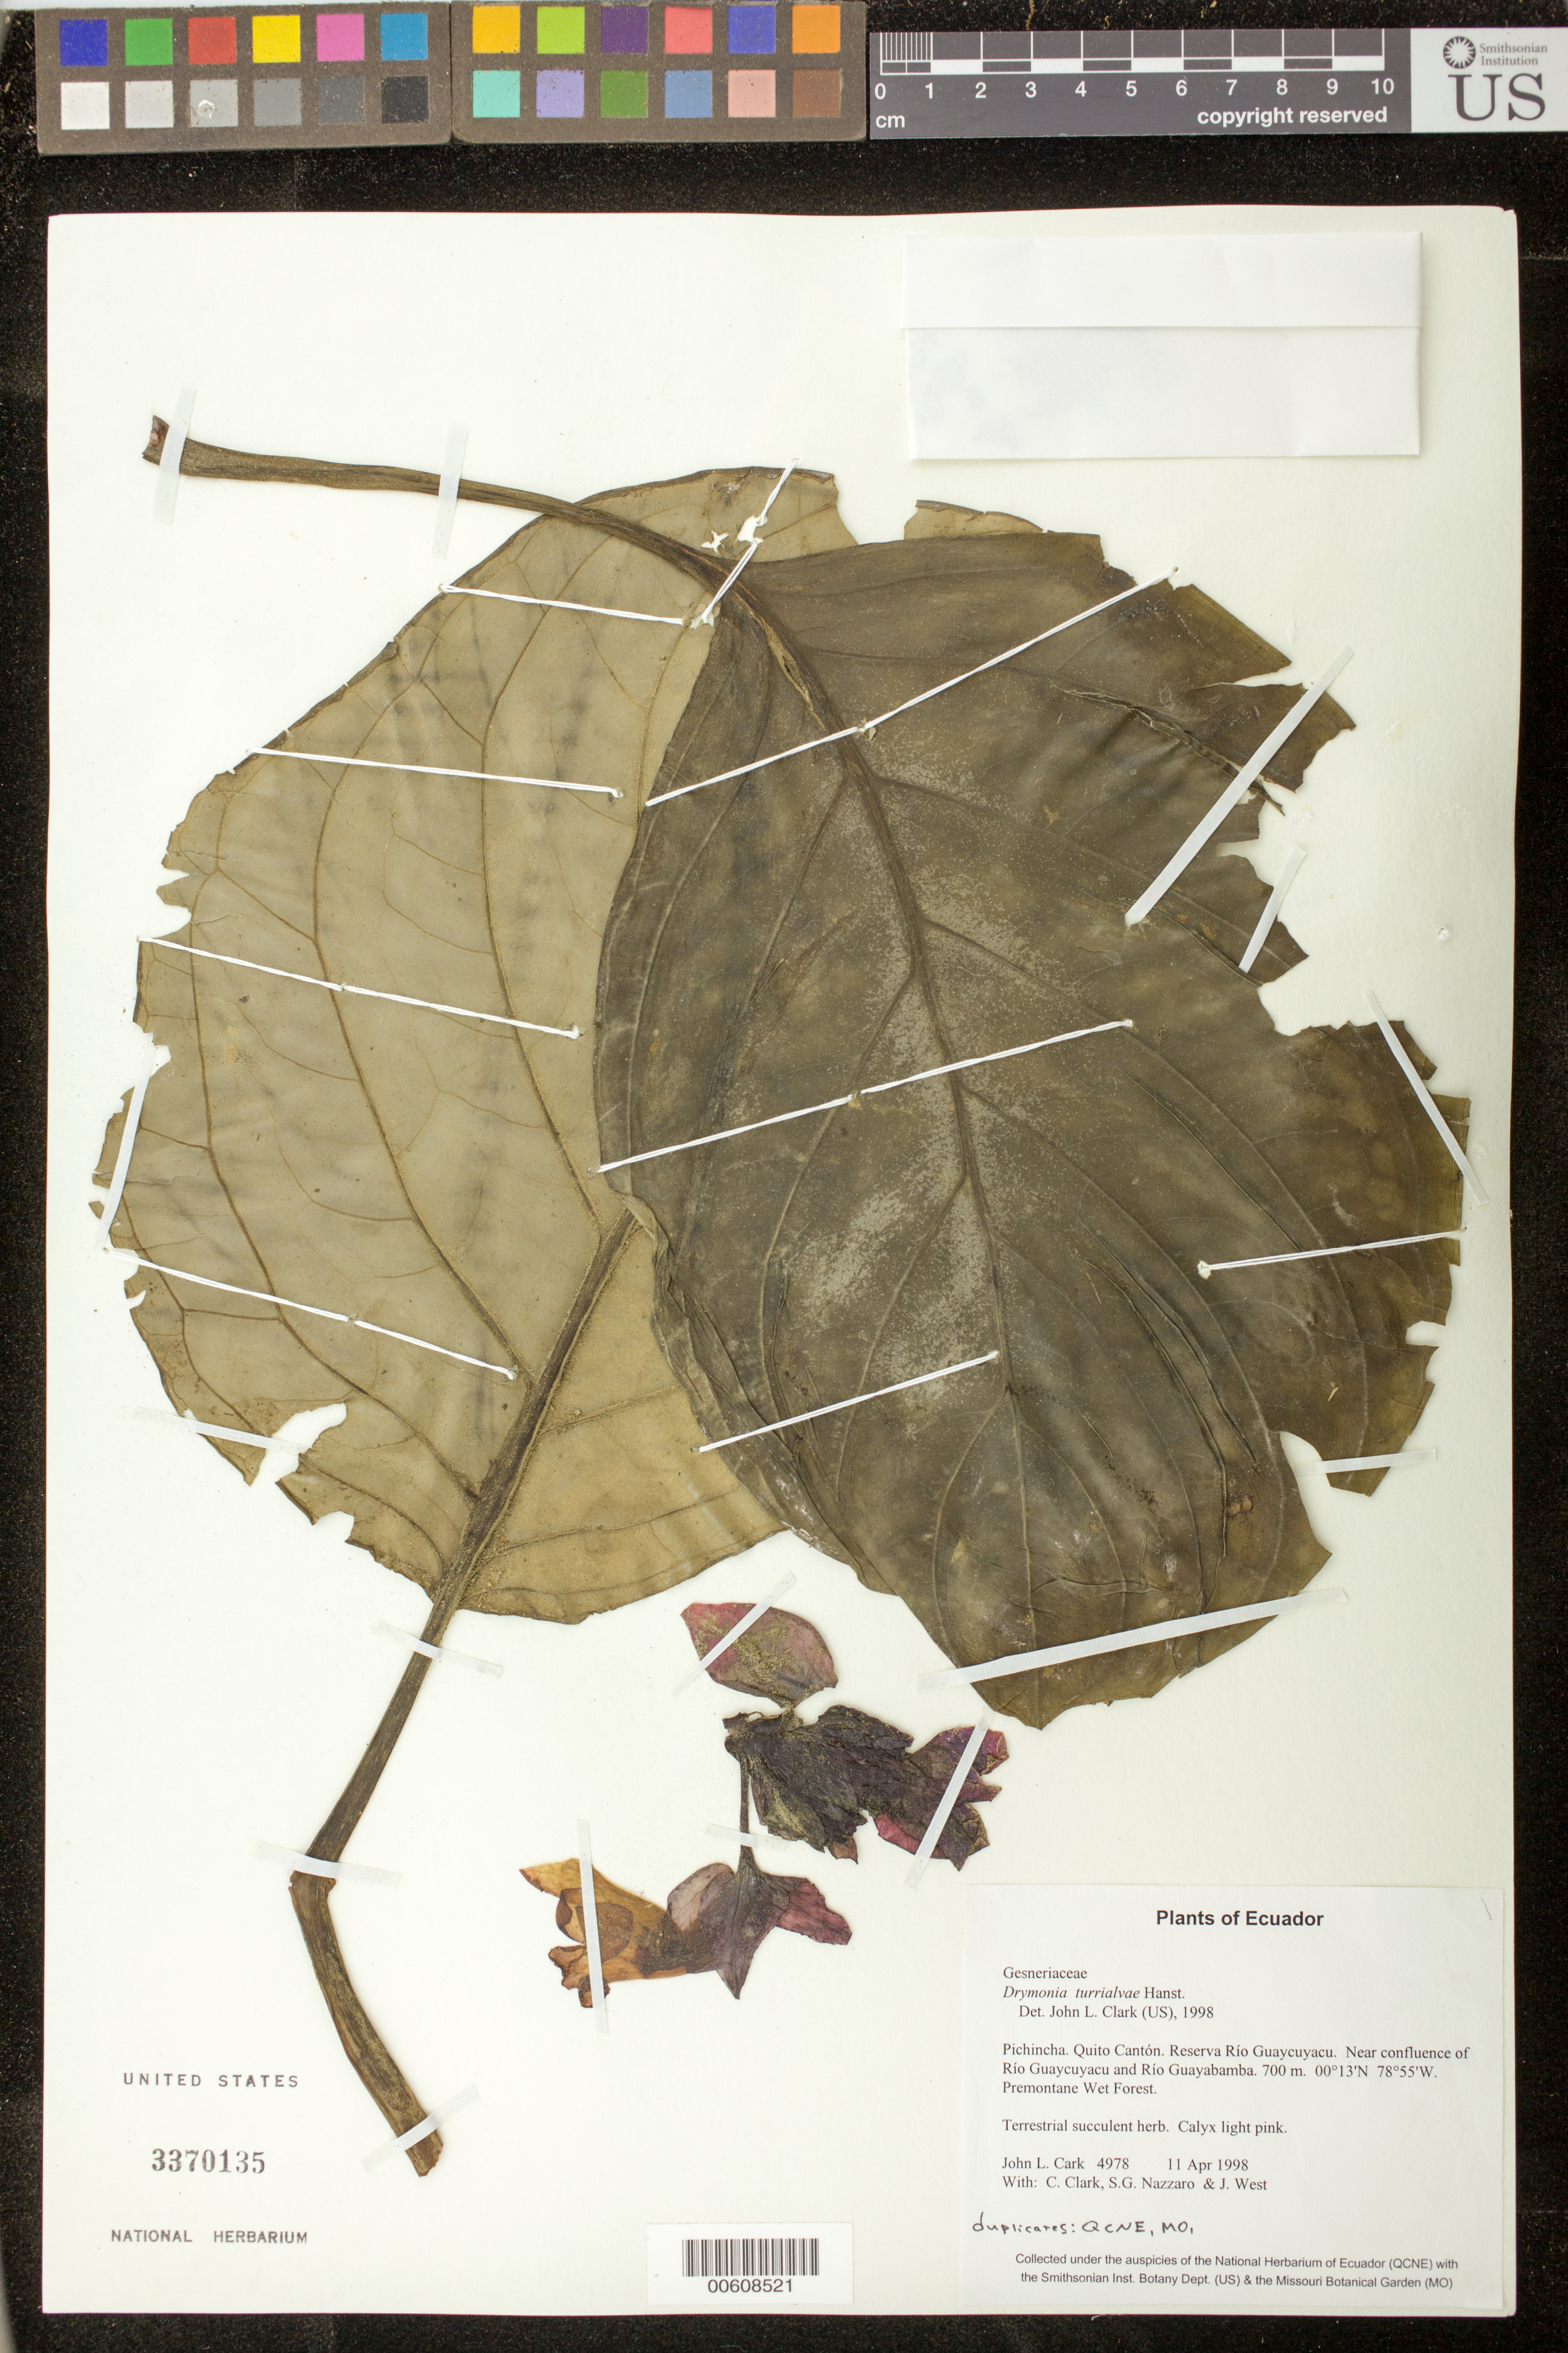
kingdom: Plantae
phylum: Tracheophyta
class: Magnoliopsida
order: Lamiales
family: Gesneriaceae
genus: Drymonia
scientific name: Drymonia turrialvae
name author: Hanst.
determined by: Clark, J. L., (SEL), The Marie Selby Botanical Garden (UNITED STATES)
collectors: J. L. Clark, C. Clark, S. Nazzaro & J. West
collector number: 4978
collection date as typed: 11 Apr 1998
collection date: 1998-04-11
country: Ecuador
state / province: Pichincha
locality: Quito Cantón. Reserva Río Guaycuyacu. Near confluence of Río Guaycuyacu and Río Guayabamba.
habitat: Premontane Wet Forest.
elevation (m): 700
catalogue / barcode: US 3370135